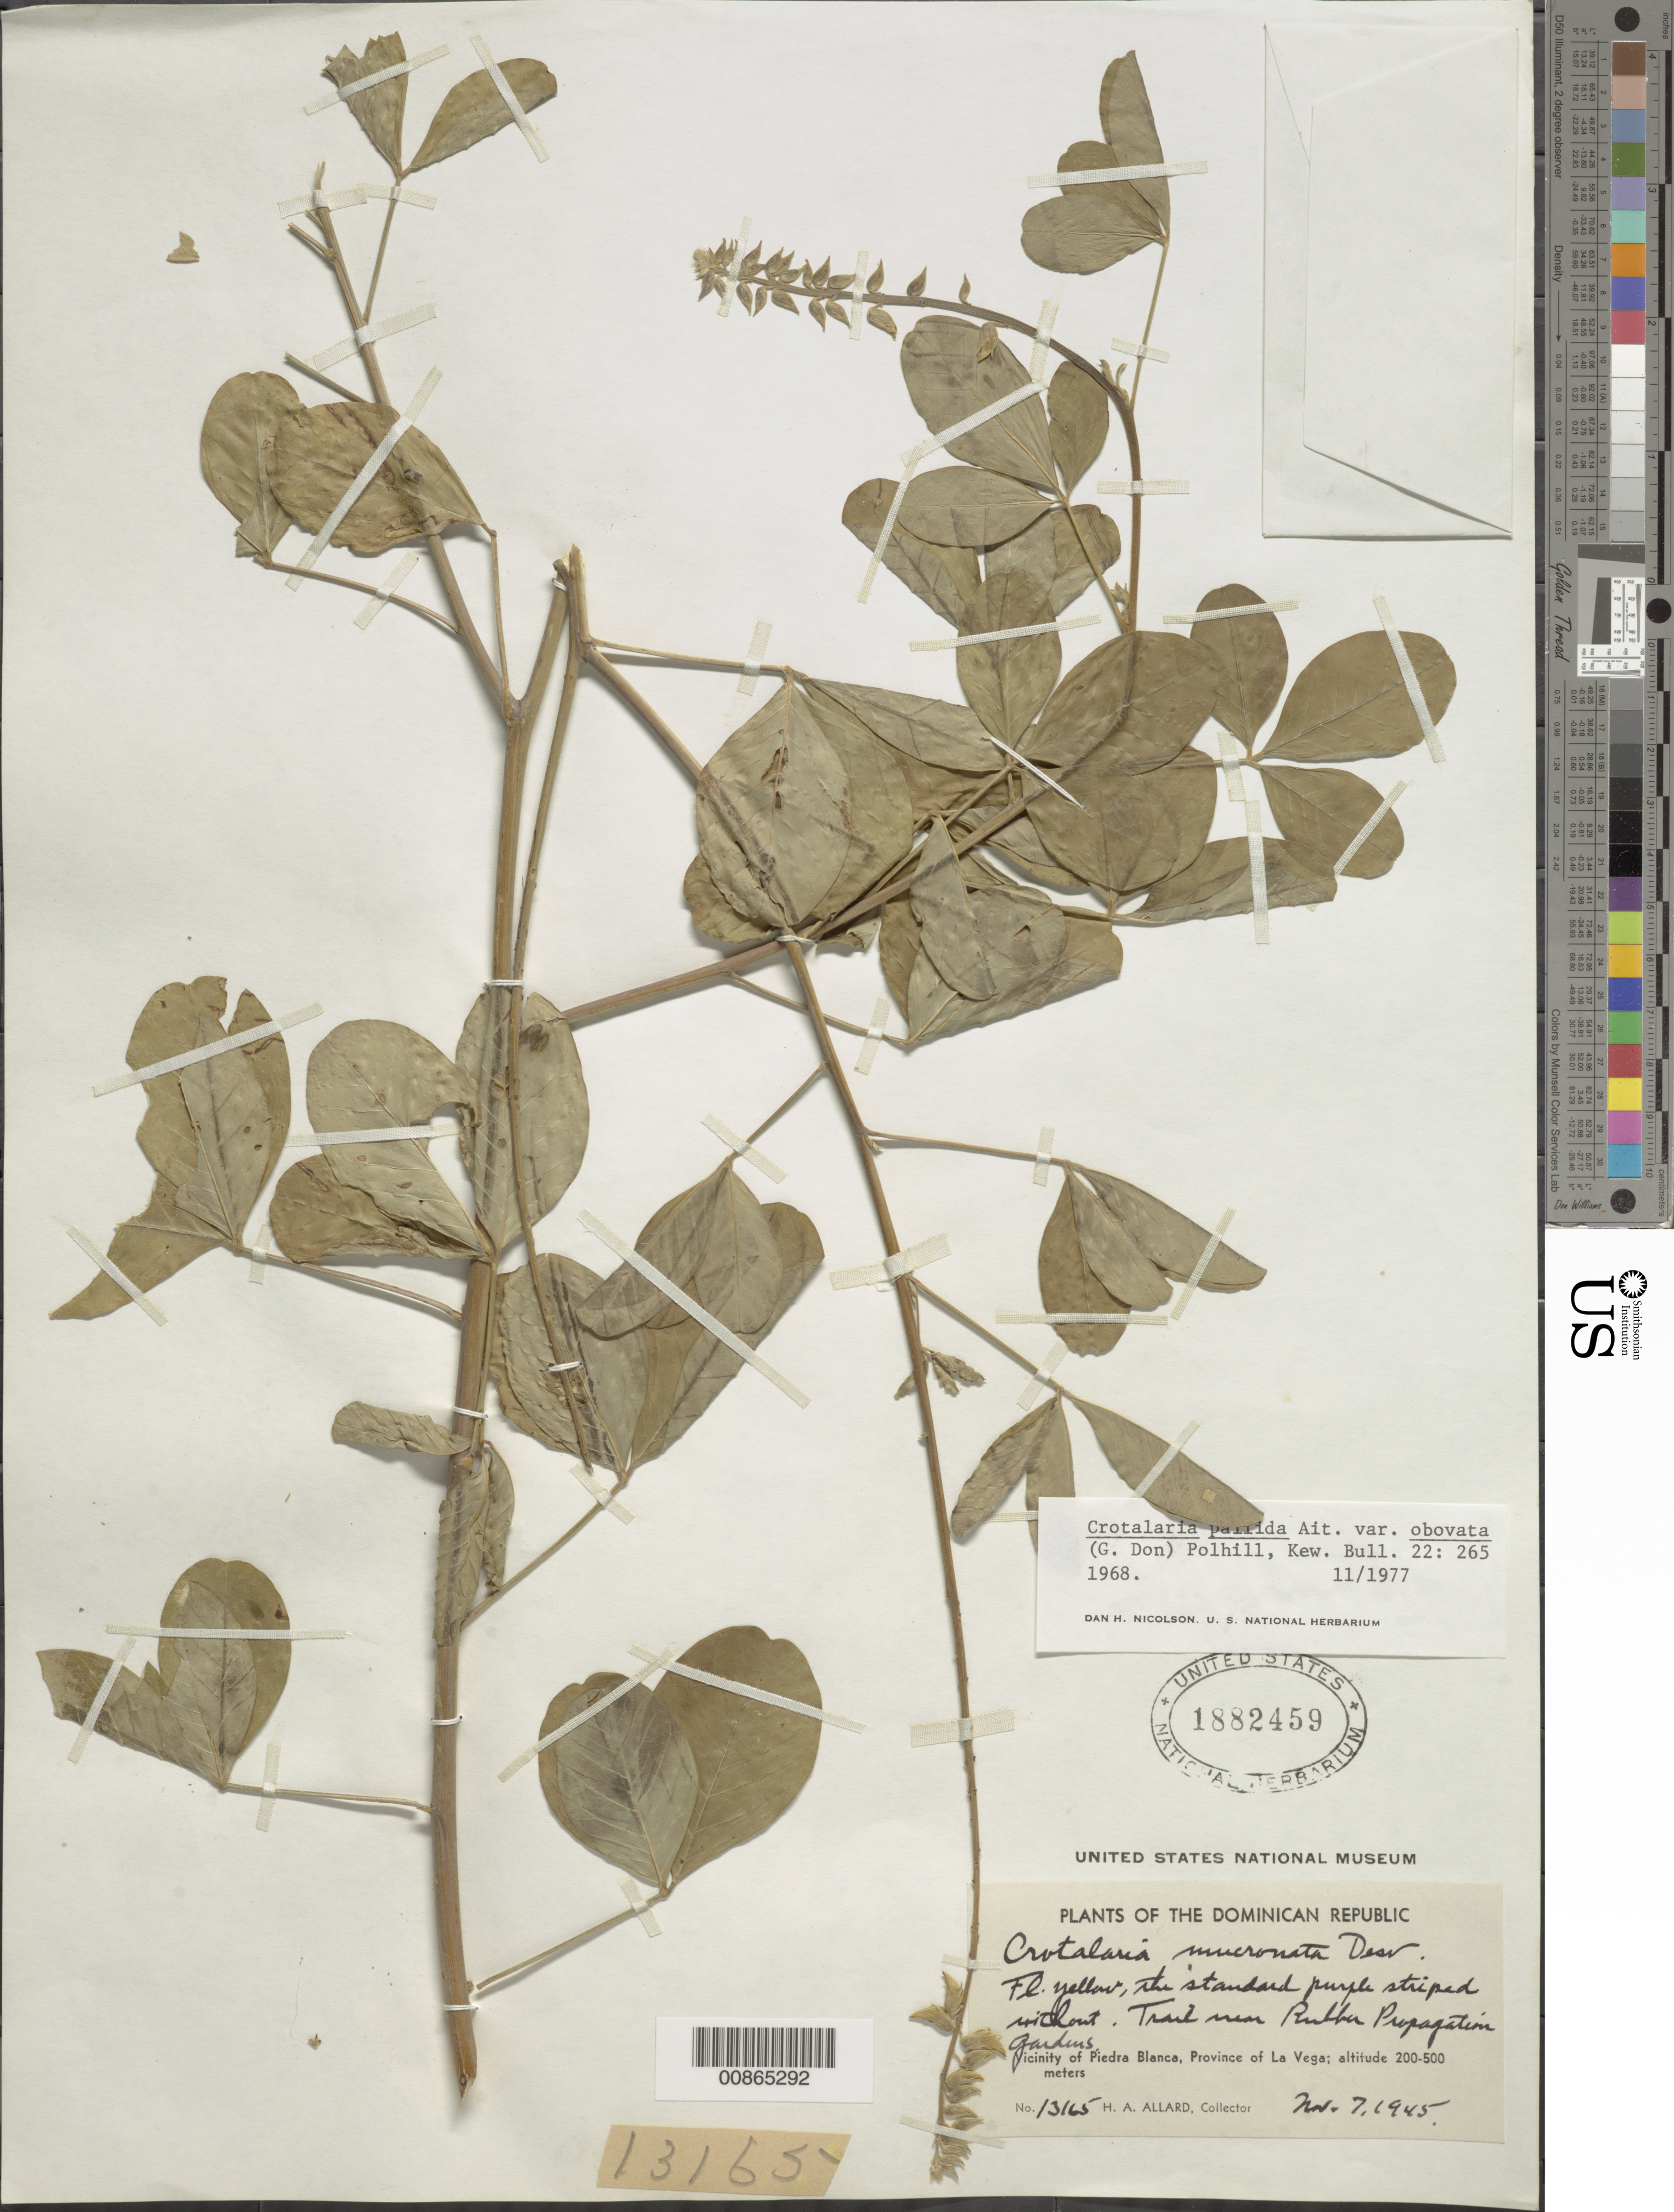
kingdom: Plantae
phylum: Tracheophyta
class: Magnoliopsida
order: Fabales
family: Fabaceae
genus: Crotalaria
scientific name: Crotalaria pallida var. obovata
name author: (G. Don) Polhill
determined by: Nicolson, Dan H.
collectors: H. A. Allard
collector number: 13165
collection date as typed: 07 Nov 1945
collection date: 1945-11-07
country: Dominican Republic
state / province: La Vega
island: Hispaniola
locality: Vicinity of Piedra Blanca. Trail near Rubber Propagation gardens.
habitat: Trail.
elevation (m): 200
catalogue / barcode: US 1882459